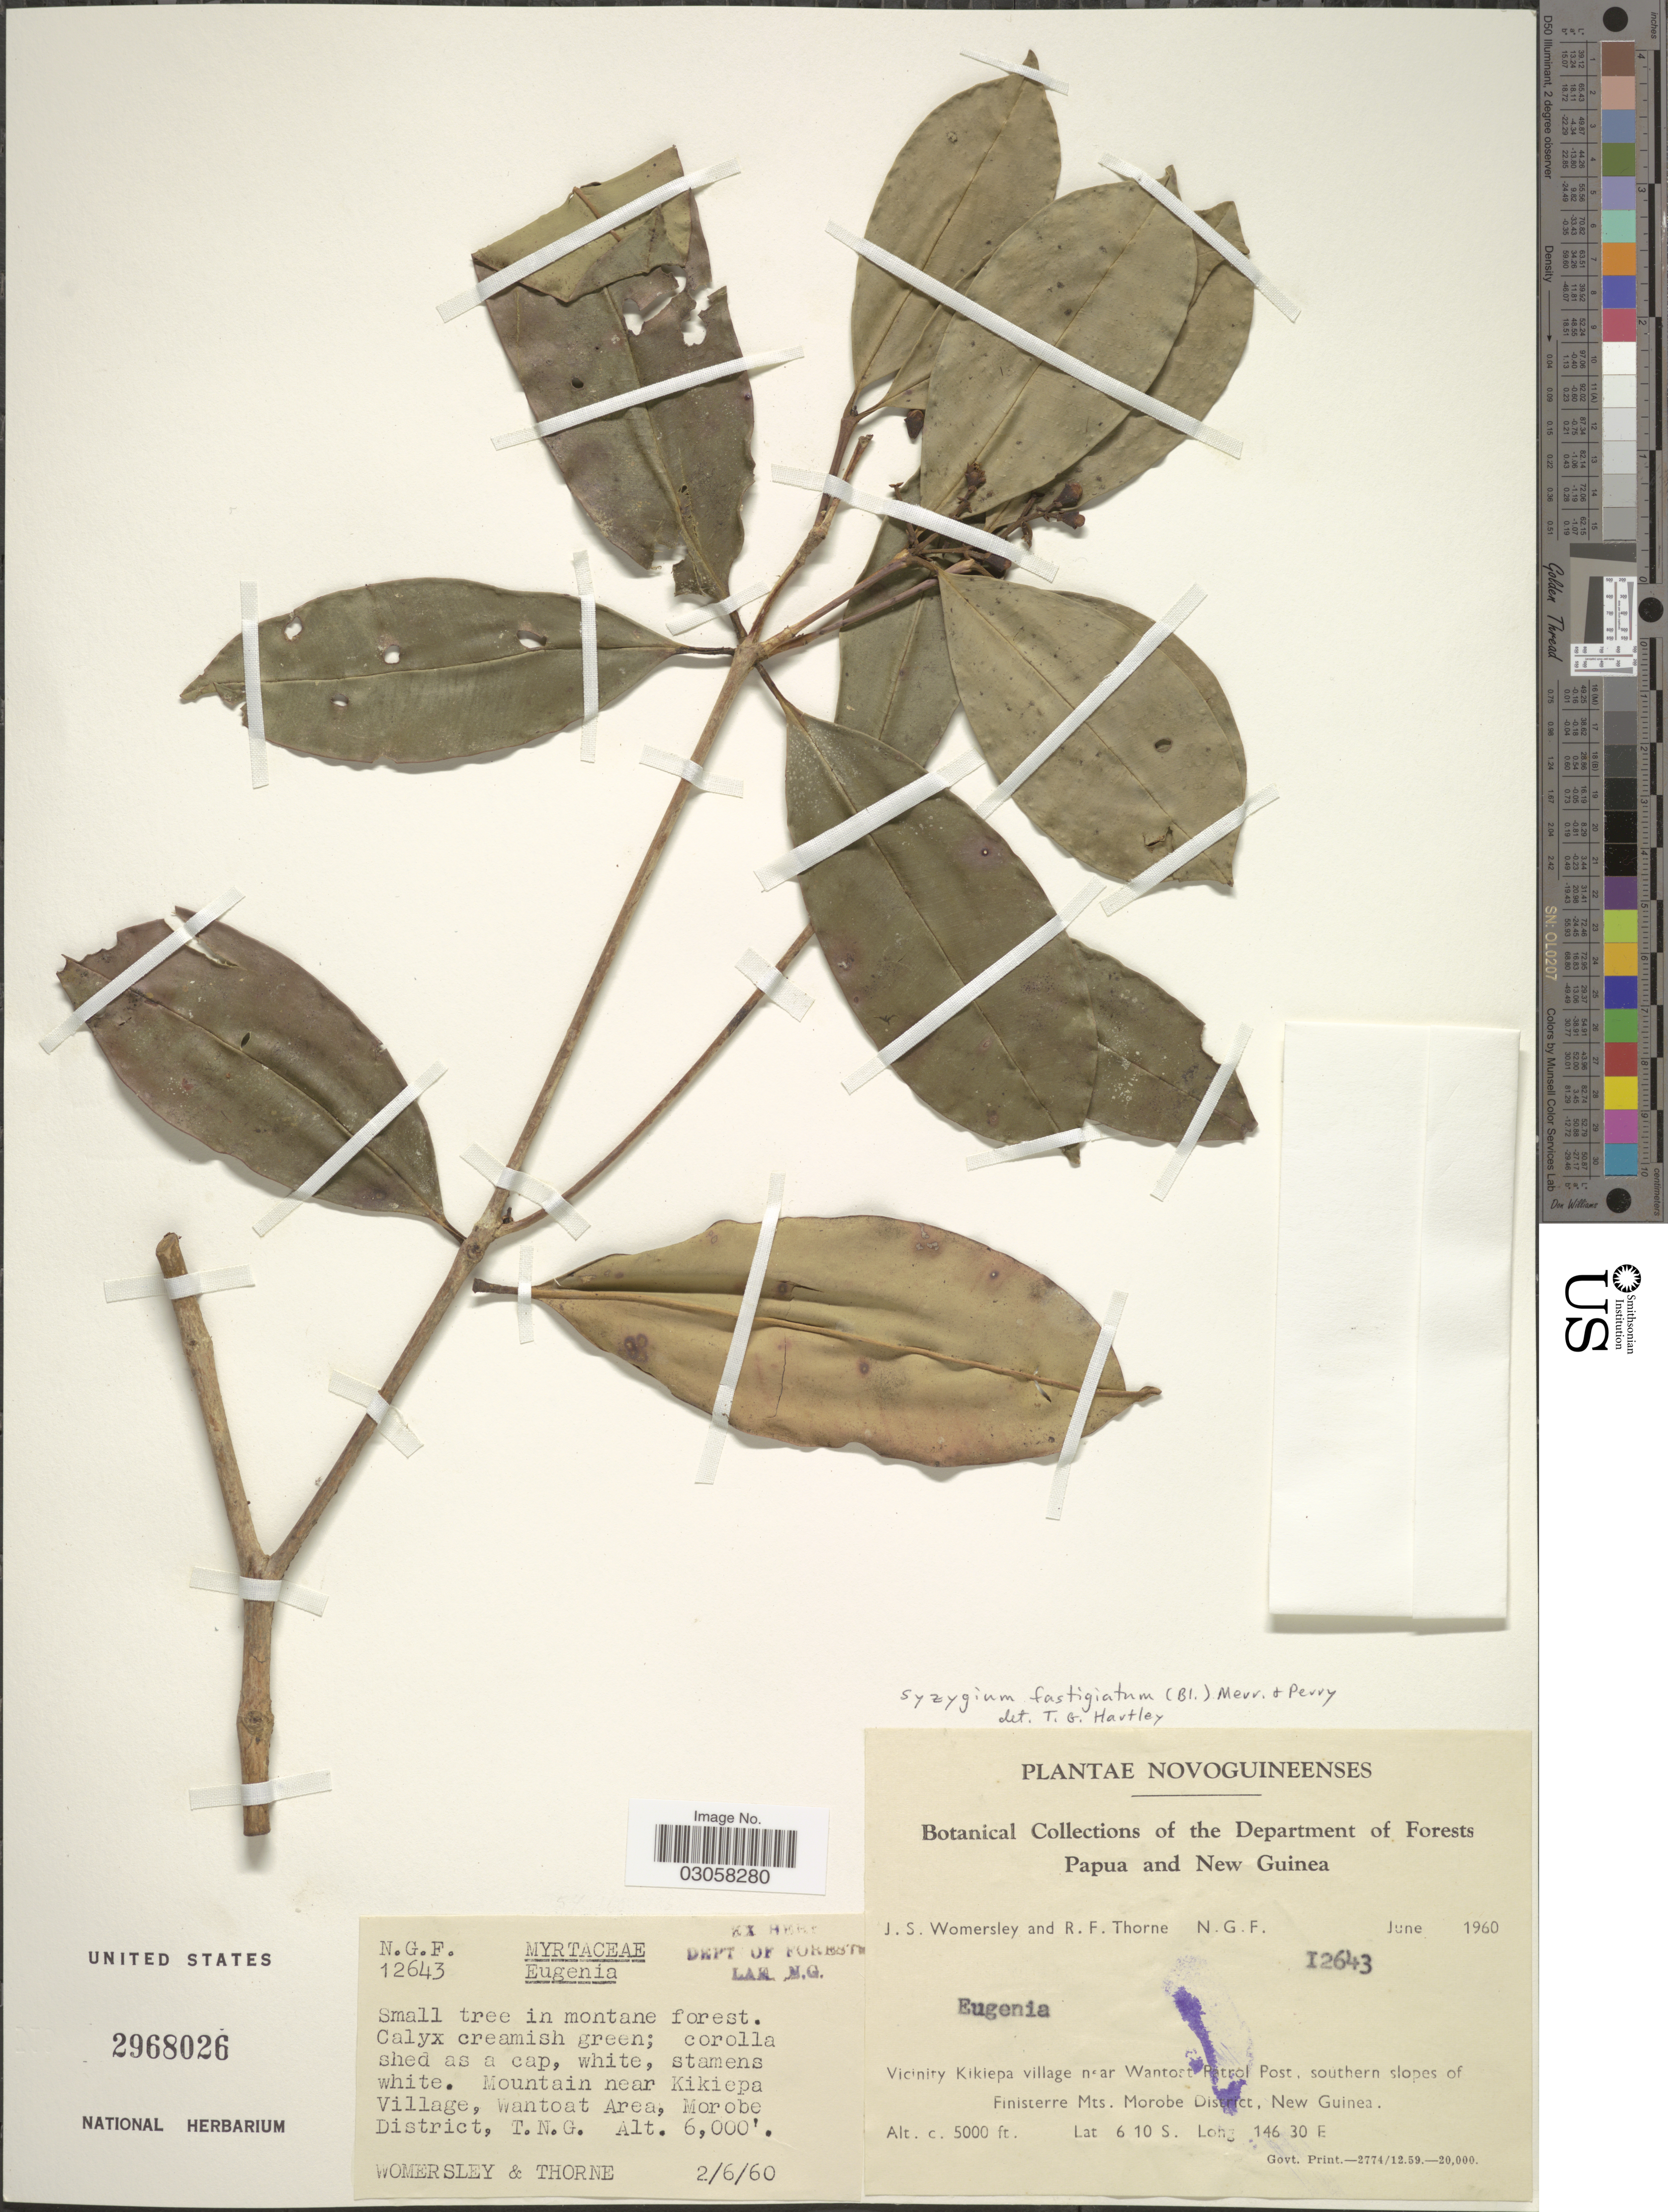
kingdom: Plantae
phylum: Tracheophyta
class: Magnoliopsida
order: Myrtales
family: Myrtaceae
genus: Syzygium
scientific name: Syzygium fastigiatum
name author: (Blume) Merr. & L.M. Perry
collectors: J. S. Womersley & R. Thorne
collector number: N.G.F.12643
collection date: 1960-06-02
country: Papua New Guinea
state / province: Morobe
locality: Novoguineenses. Papua and New Guinea. Vicinity Kikiepa village near Wantoat Patrol Post, southern slopes of Finisterre Mts. Morobe District, New Guinea. Mountain near Kikiepa Village, Wantoat Area, T. N. G.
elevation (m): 1829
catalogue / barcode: US 2968026